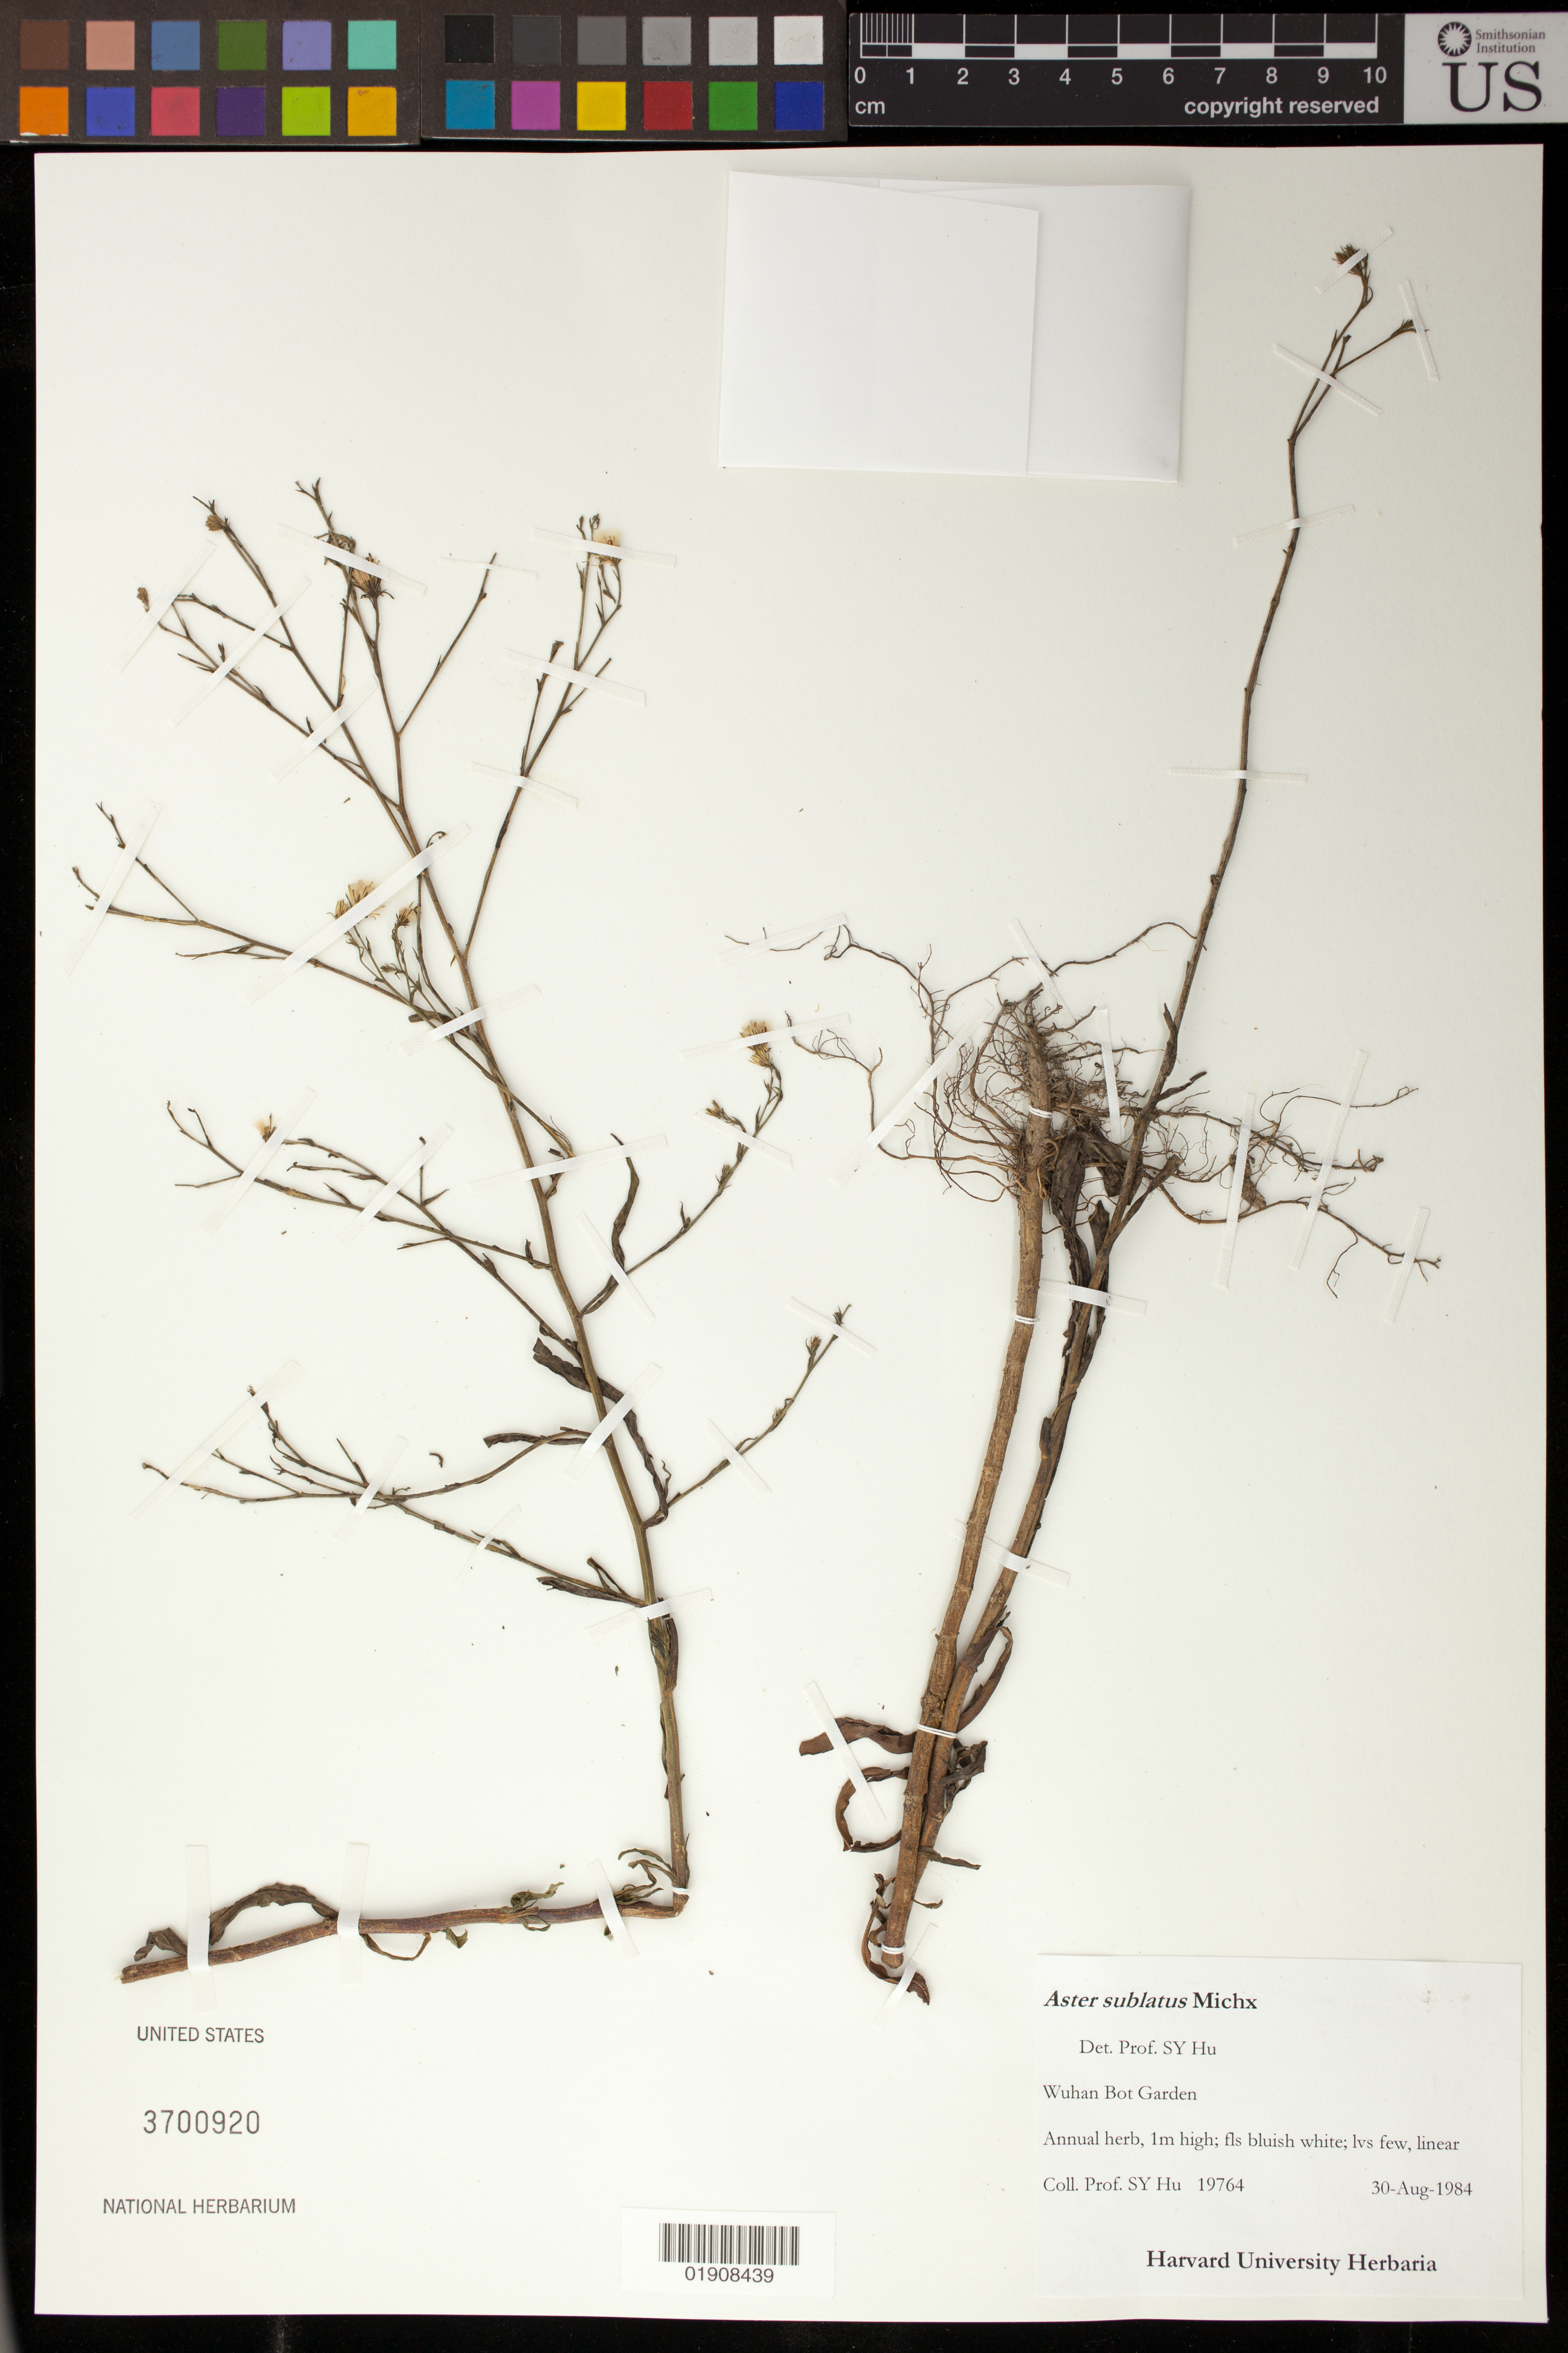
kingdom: Plantae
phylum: Tracheophyta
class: Magnoliopsida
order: Asterales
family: Asteraceae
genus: Aster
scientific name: Aster subulatus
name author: Michx.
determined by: Hu, S. Y.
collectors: S. Y. Hu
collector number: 19764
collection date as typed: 30 Aug 1984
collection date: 1984-08-30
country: China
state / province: Hubei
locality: Wuhan Botanical Garden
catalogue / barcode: US 3700920